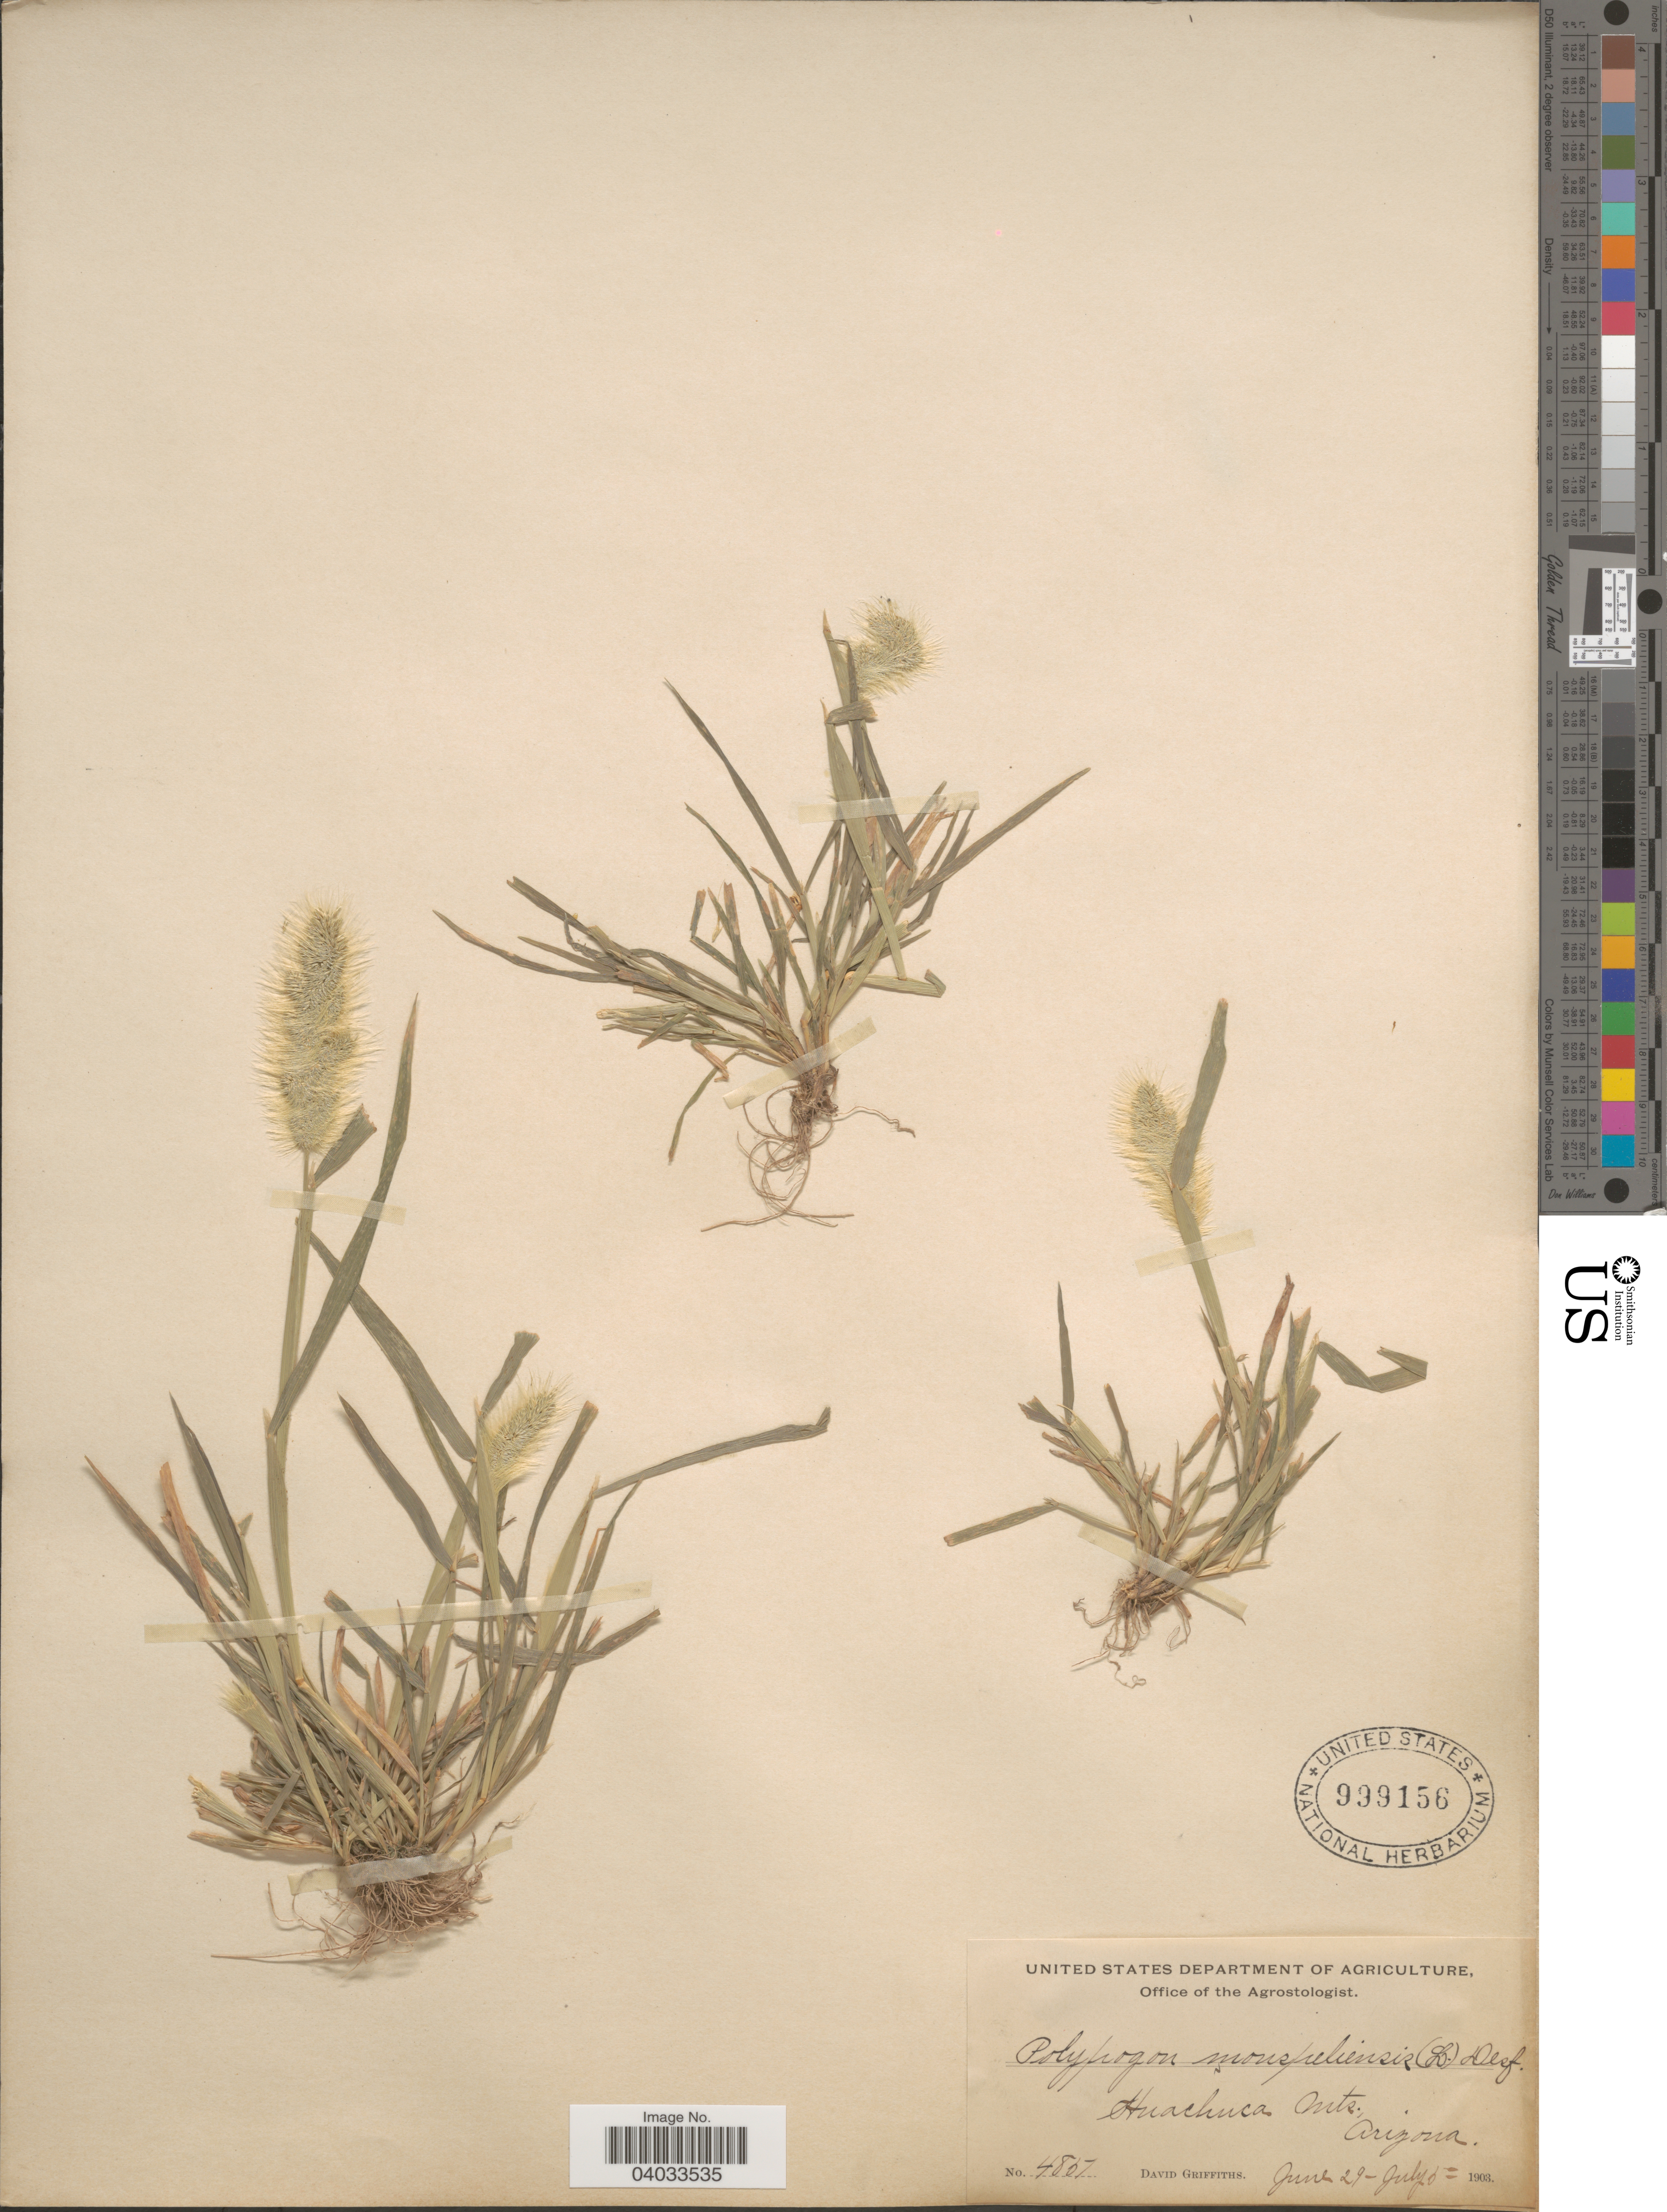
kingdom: Plantae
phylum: Tracheophyta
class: Liliopsida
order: Poales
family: Poaceae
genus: Polypogon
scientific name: Polypogon monspeliensis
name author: (L.) Desf.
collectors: D. Griffiths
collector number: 4867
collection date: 1903-06-29/1903-07-05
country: United States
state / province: Arizona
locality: Huachuca Mts.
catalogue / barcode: US 999156